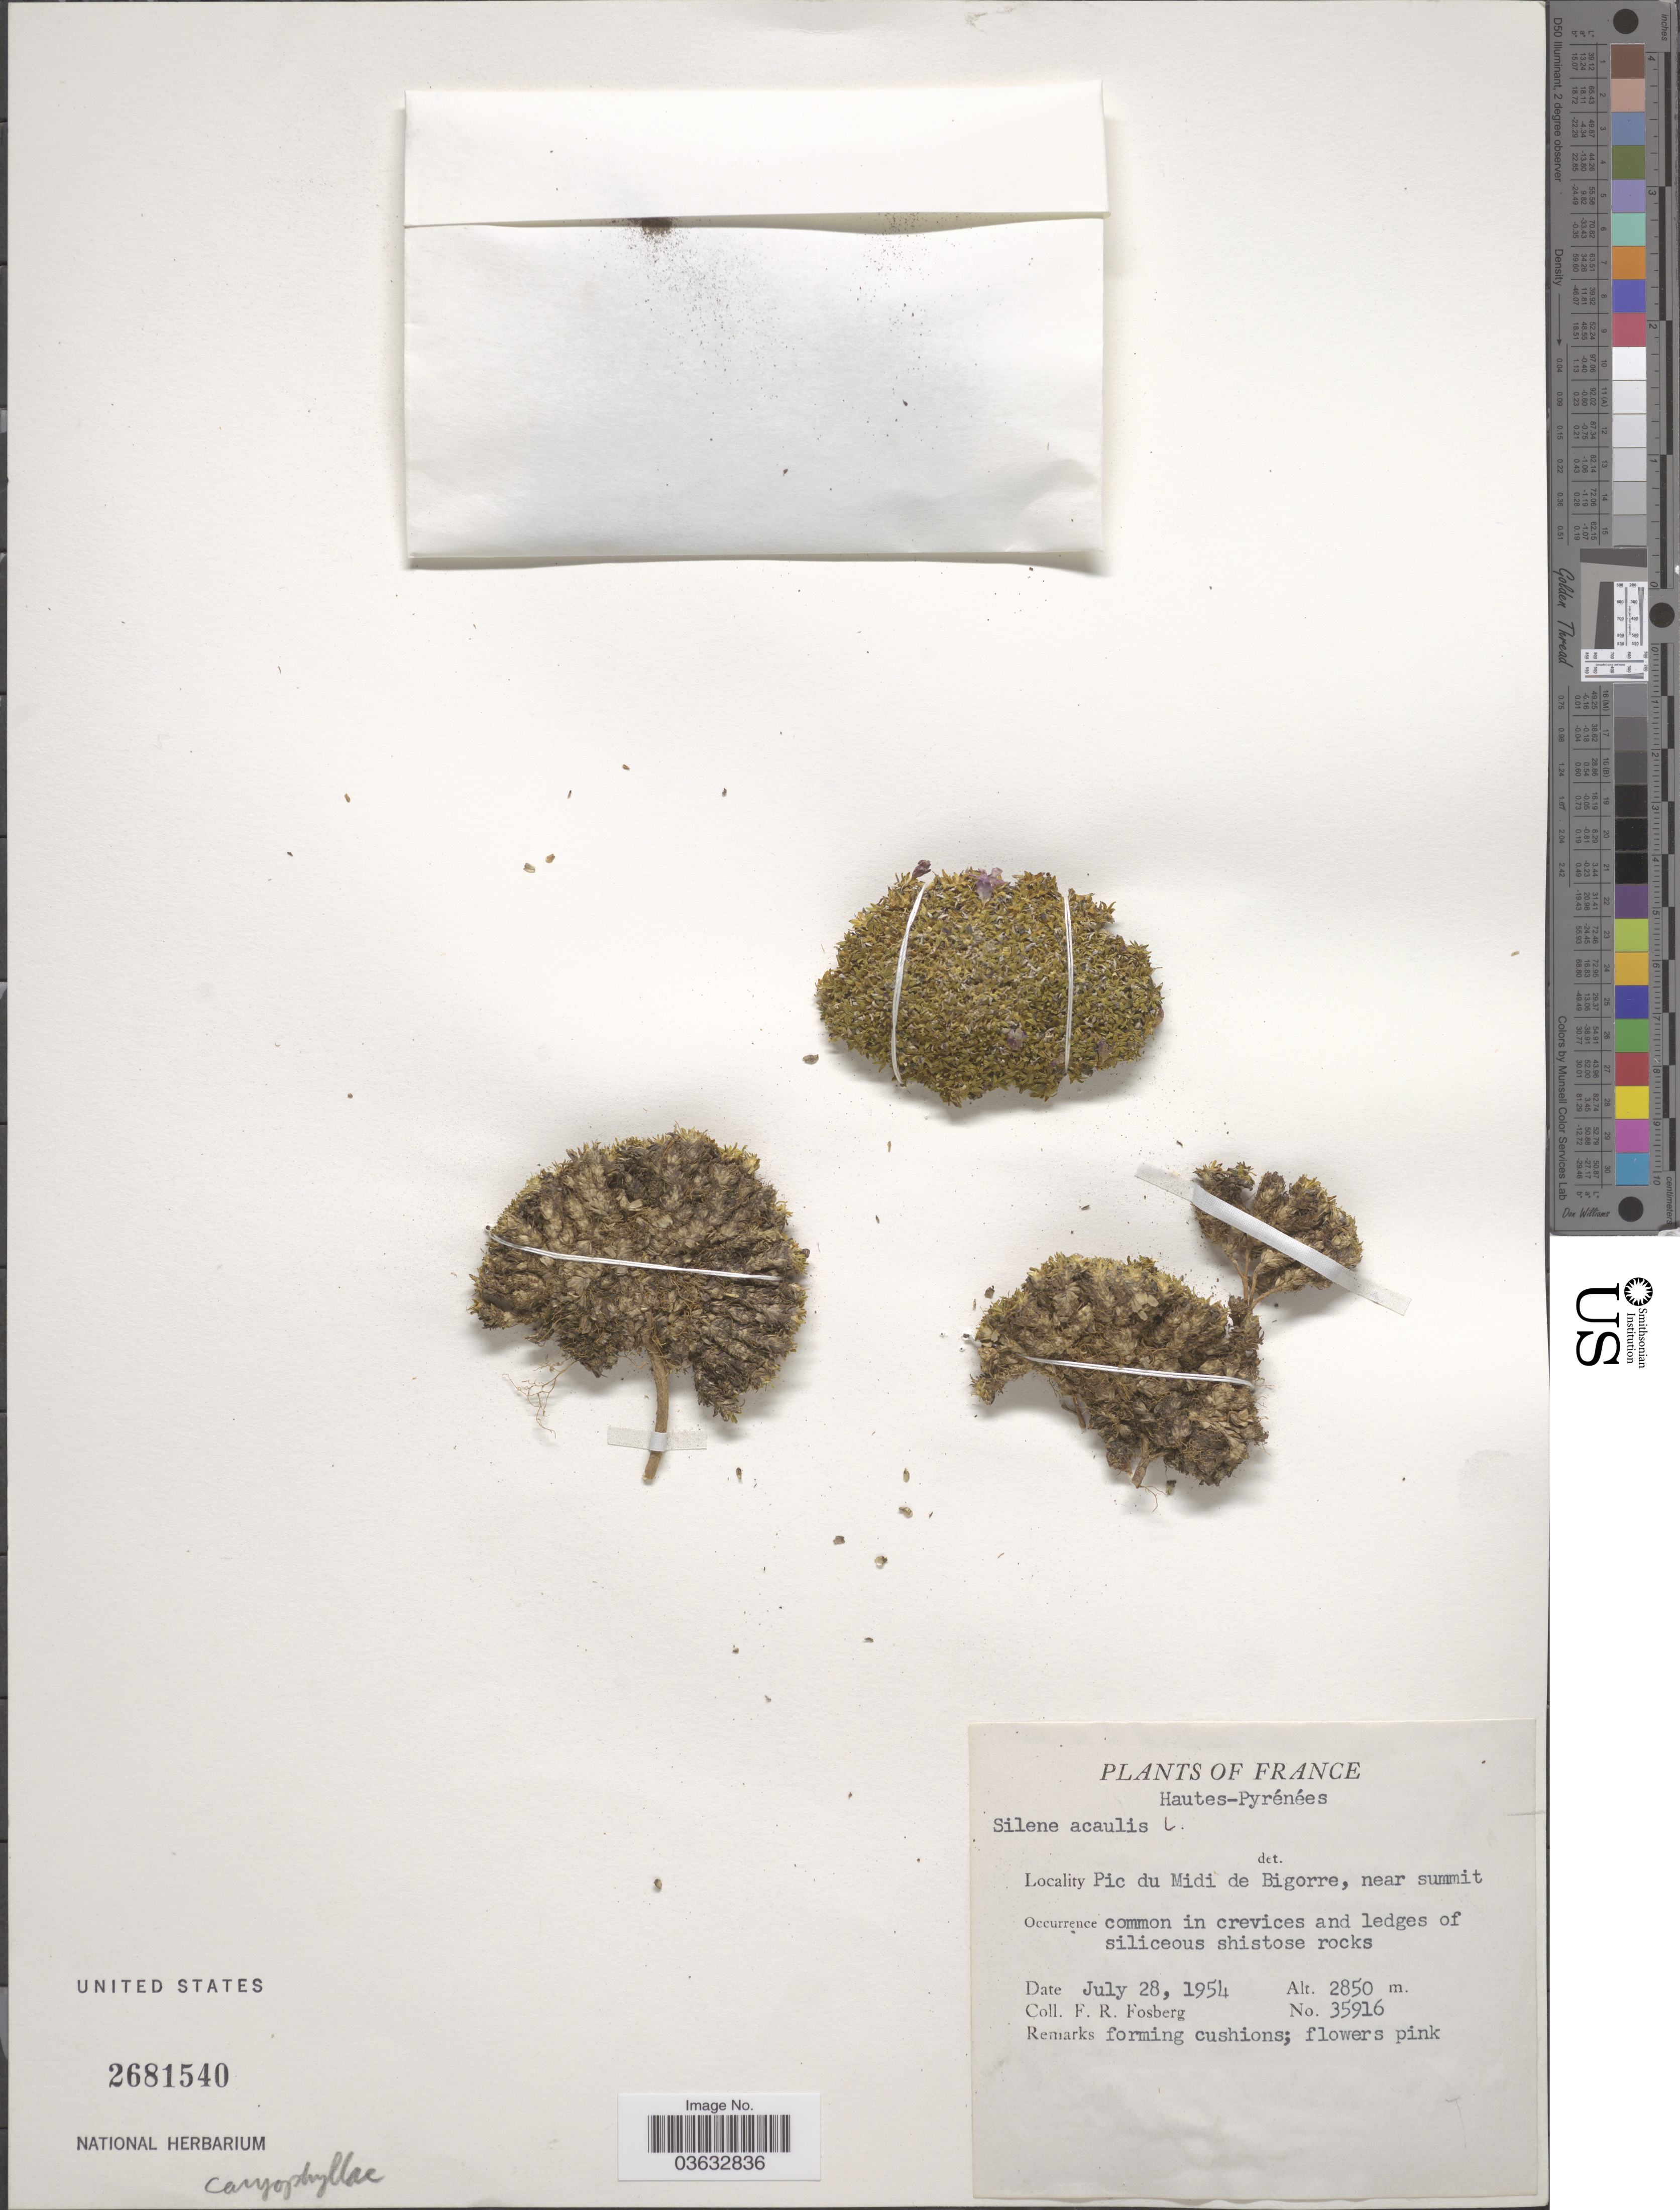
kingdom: Plantae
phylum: Tracheophyta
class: Magnoliopsida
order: Caryophyllales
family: Caryophyllaceae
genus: Silene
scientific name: Silene acaulis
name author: (L.) Jacq.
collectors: F. R. Fosberg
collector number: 35916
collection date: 1954-07-28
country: France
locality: Hautes-Pyrénées. Pic du Midi de Bigorre, near summit.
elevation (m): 2850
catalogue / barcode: US 2681540